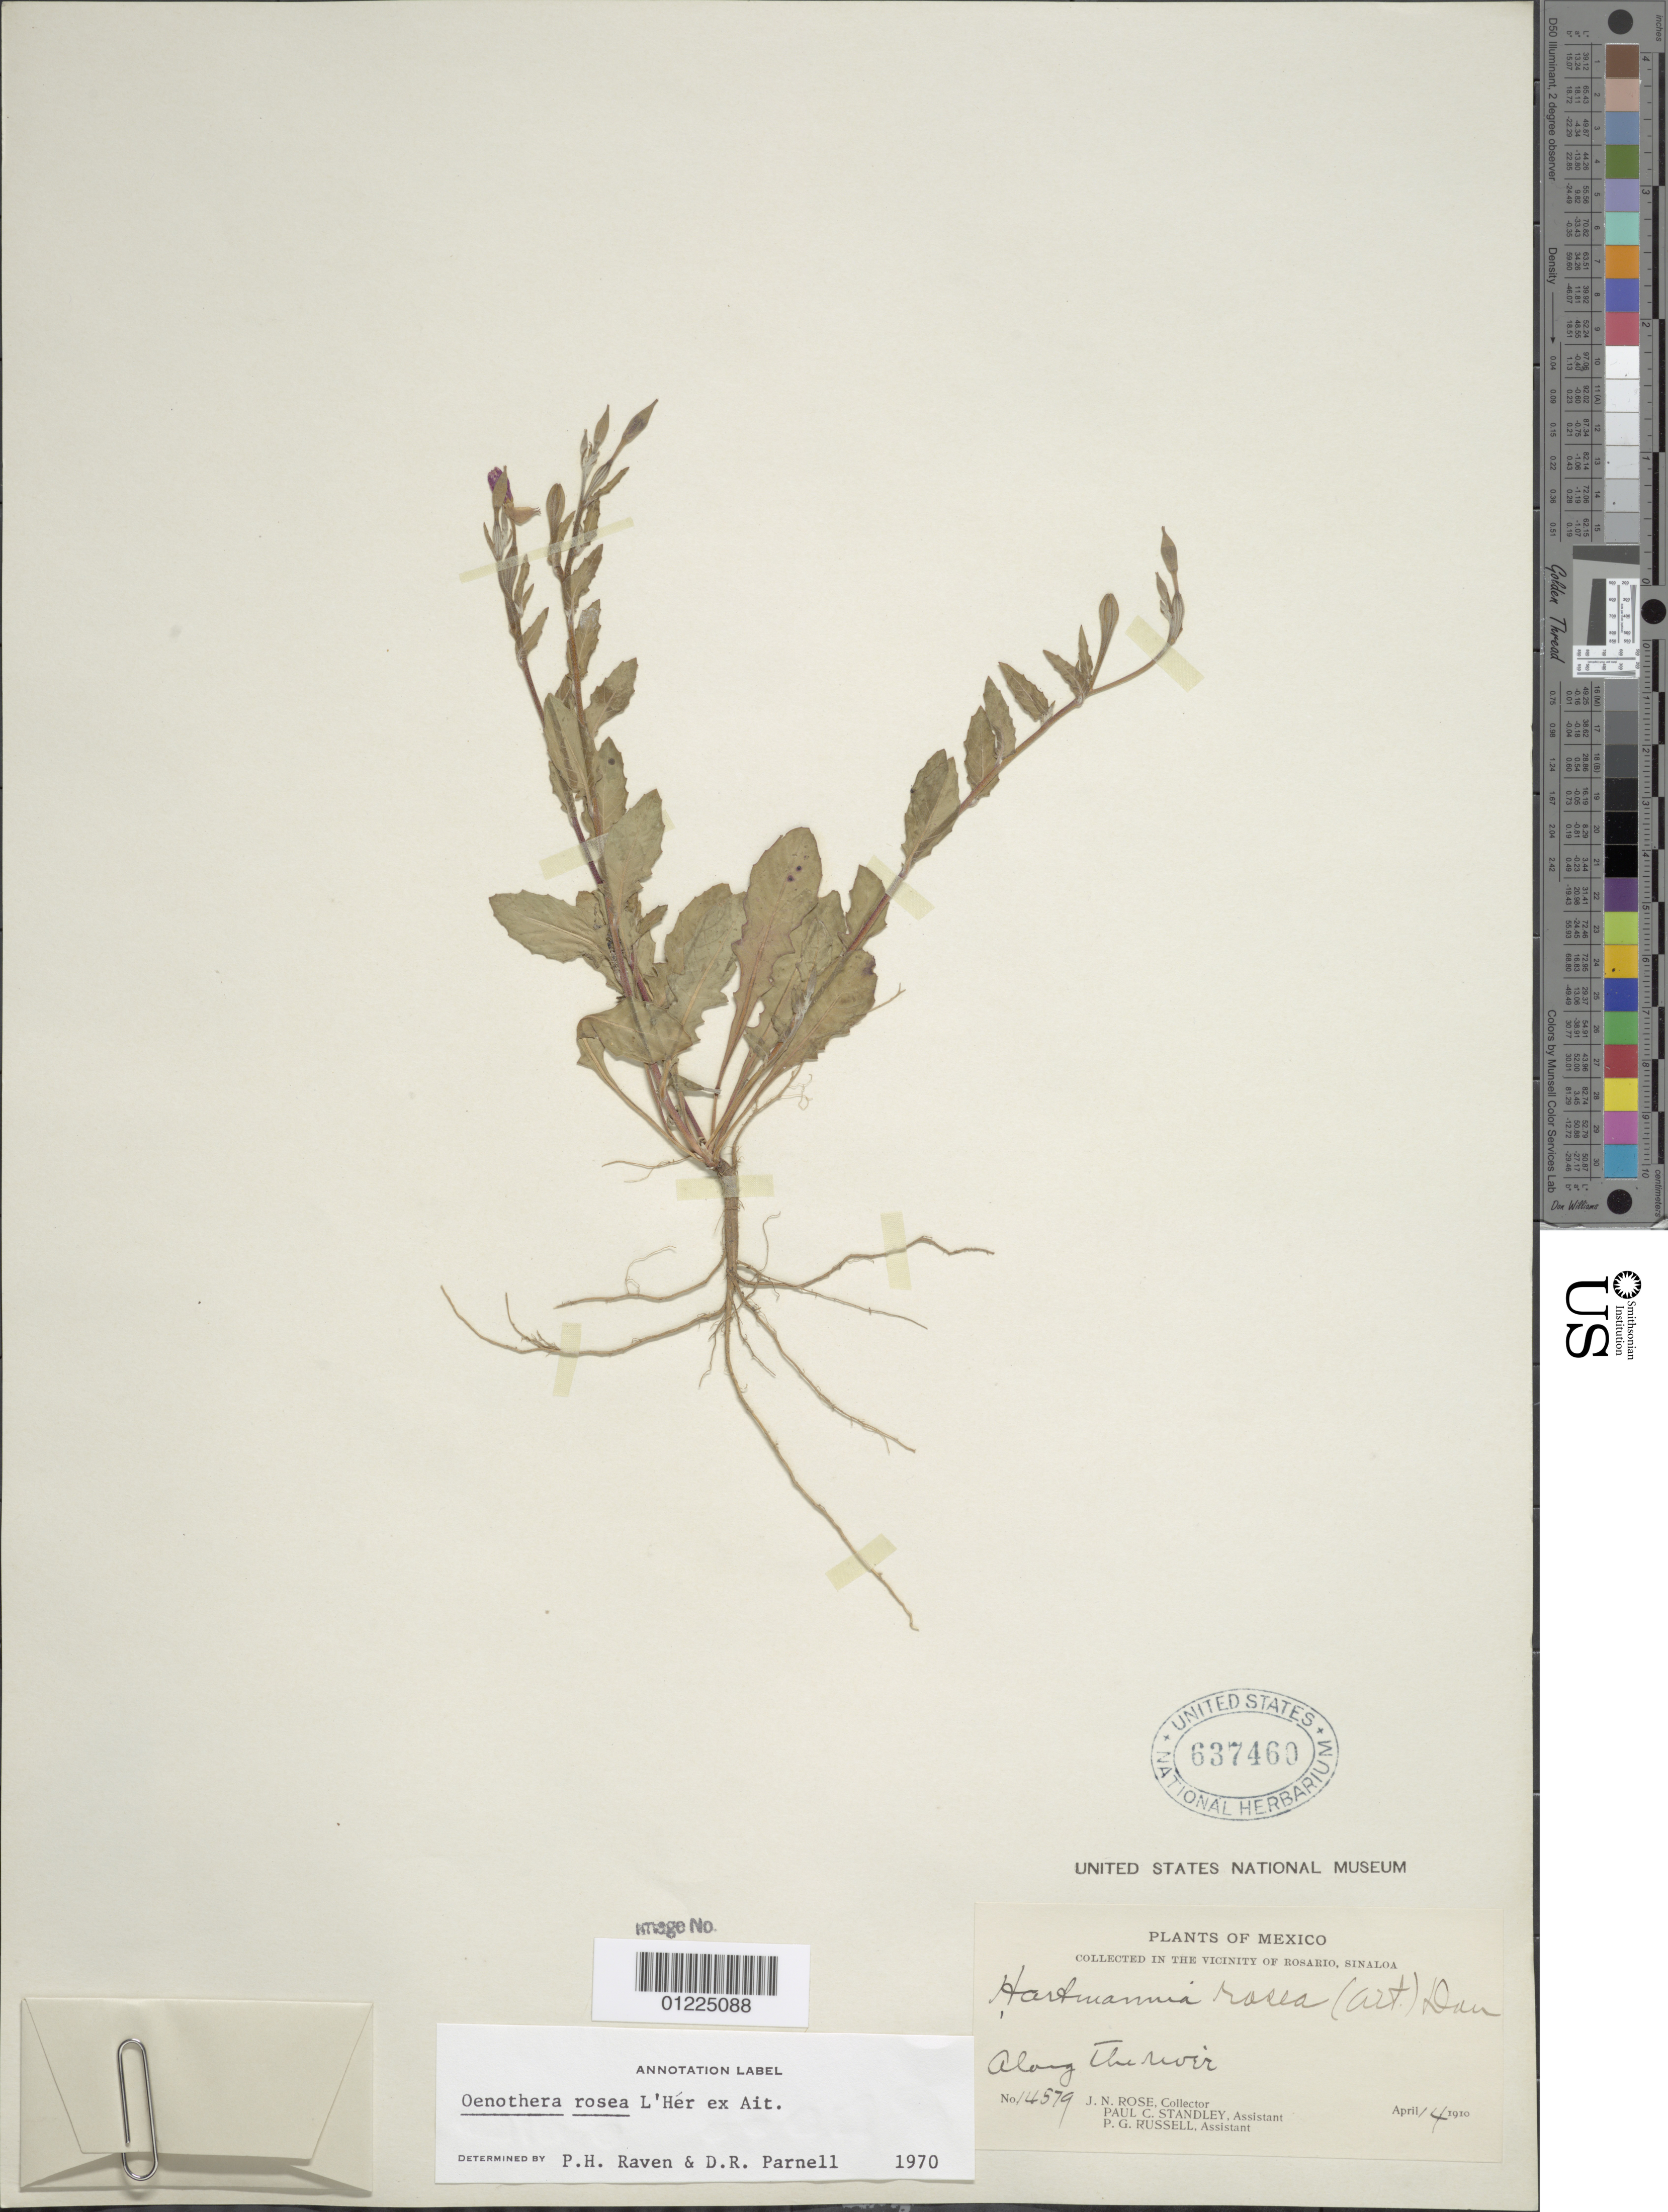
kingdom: Plantae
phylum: Tracheophyta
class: Magnoliopsida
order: Myrtales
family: Onagraceae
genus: Oenothera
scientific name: Oenothera rosea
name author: L'Hér. ex Aiton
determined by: Raven, P. H.; Parnell, D. R.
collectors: J. N. Rose, P. C. Standley & P. G. Russell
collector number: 14579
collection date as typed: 14 Apr 1910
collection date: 1910-04-14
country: Mexico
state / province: Sinaloa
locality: Vicinity of Rosario, Sinaloa.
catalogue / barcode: US 637460